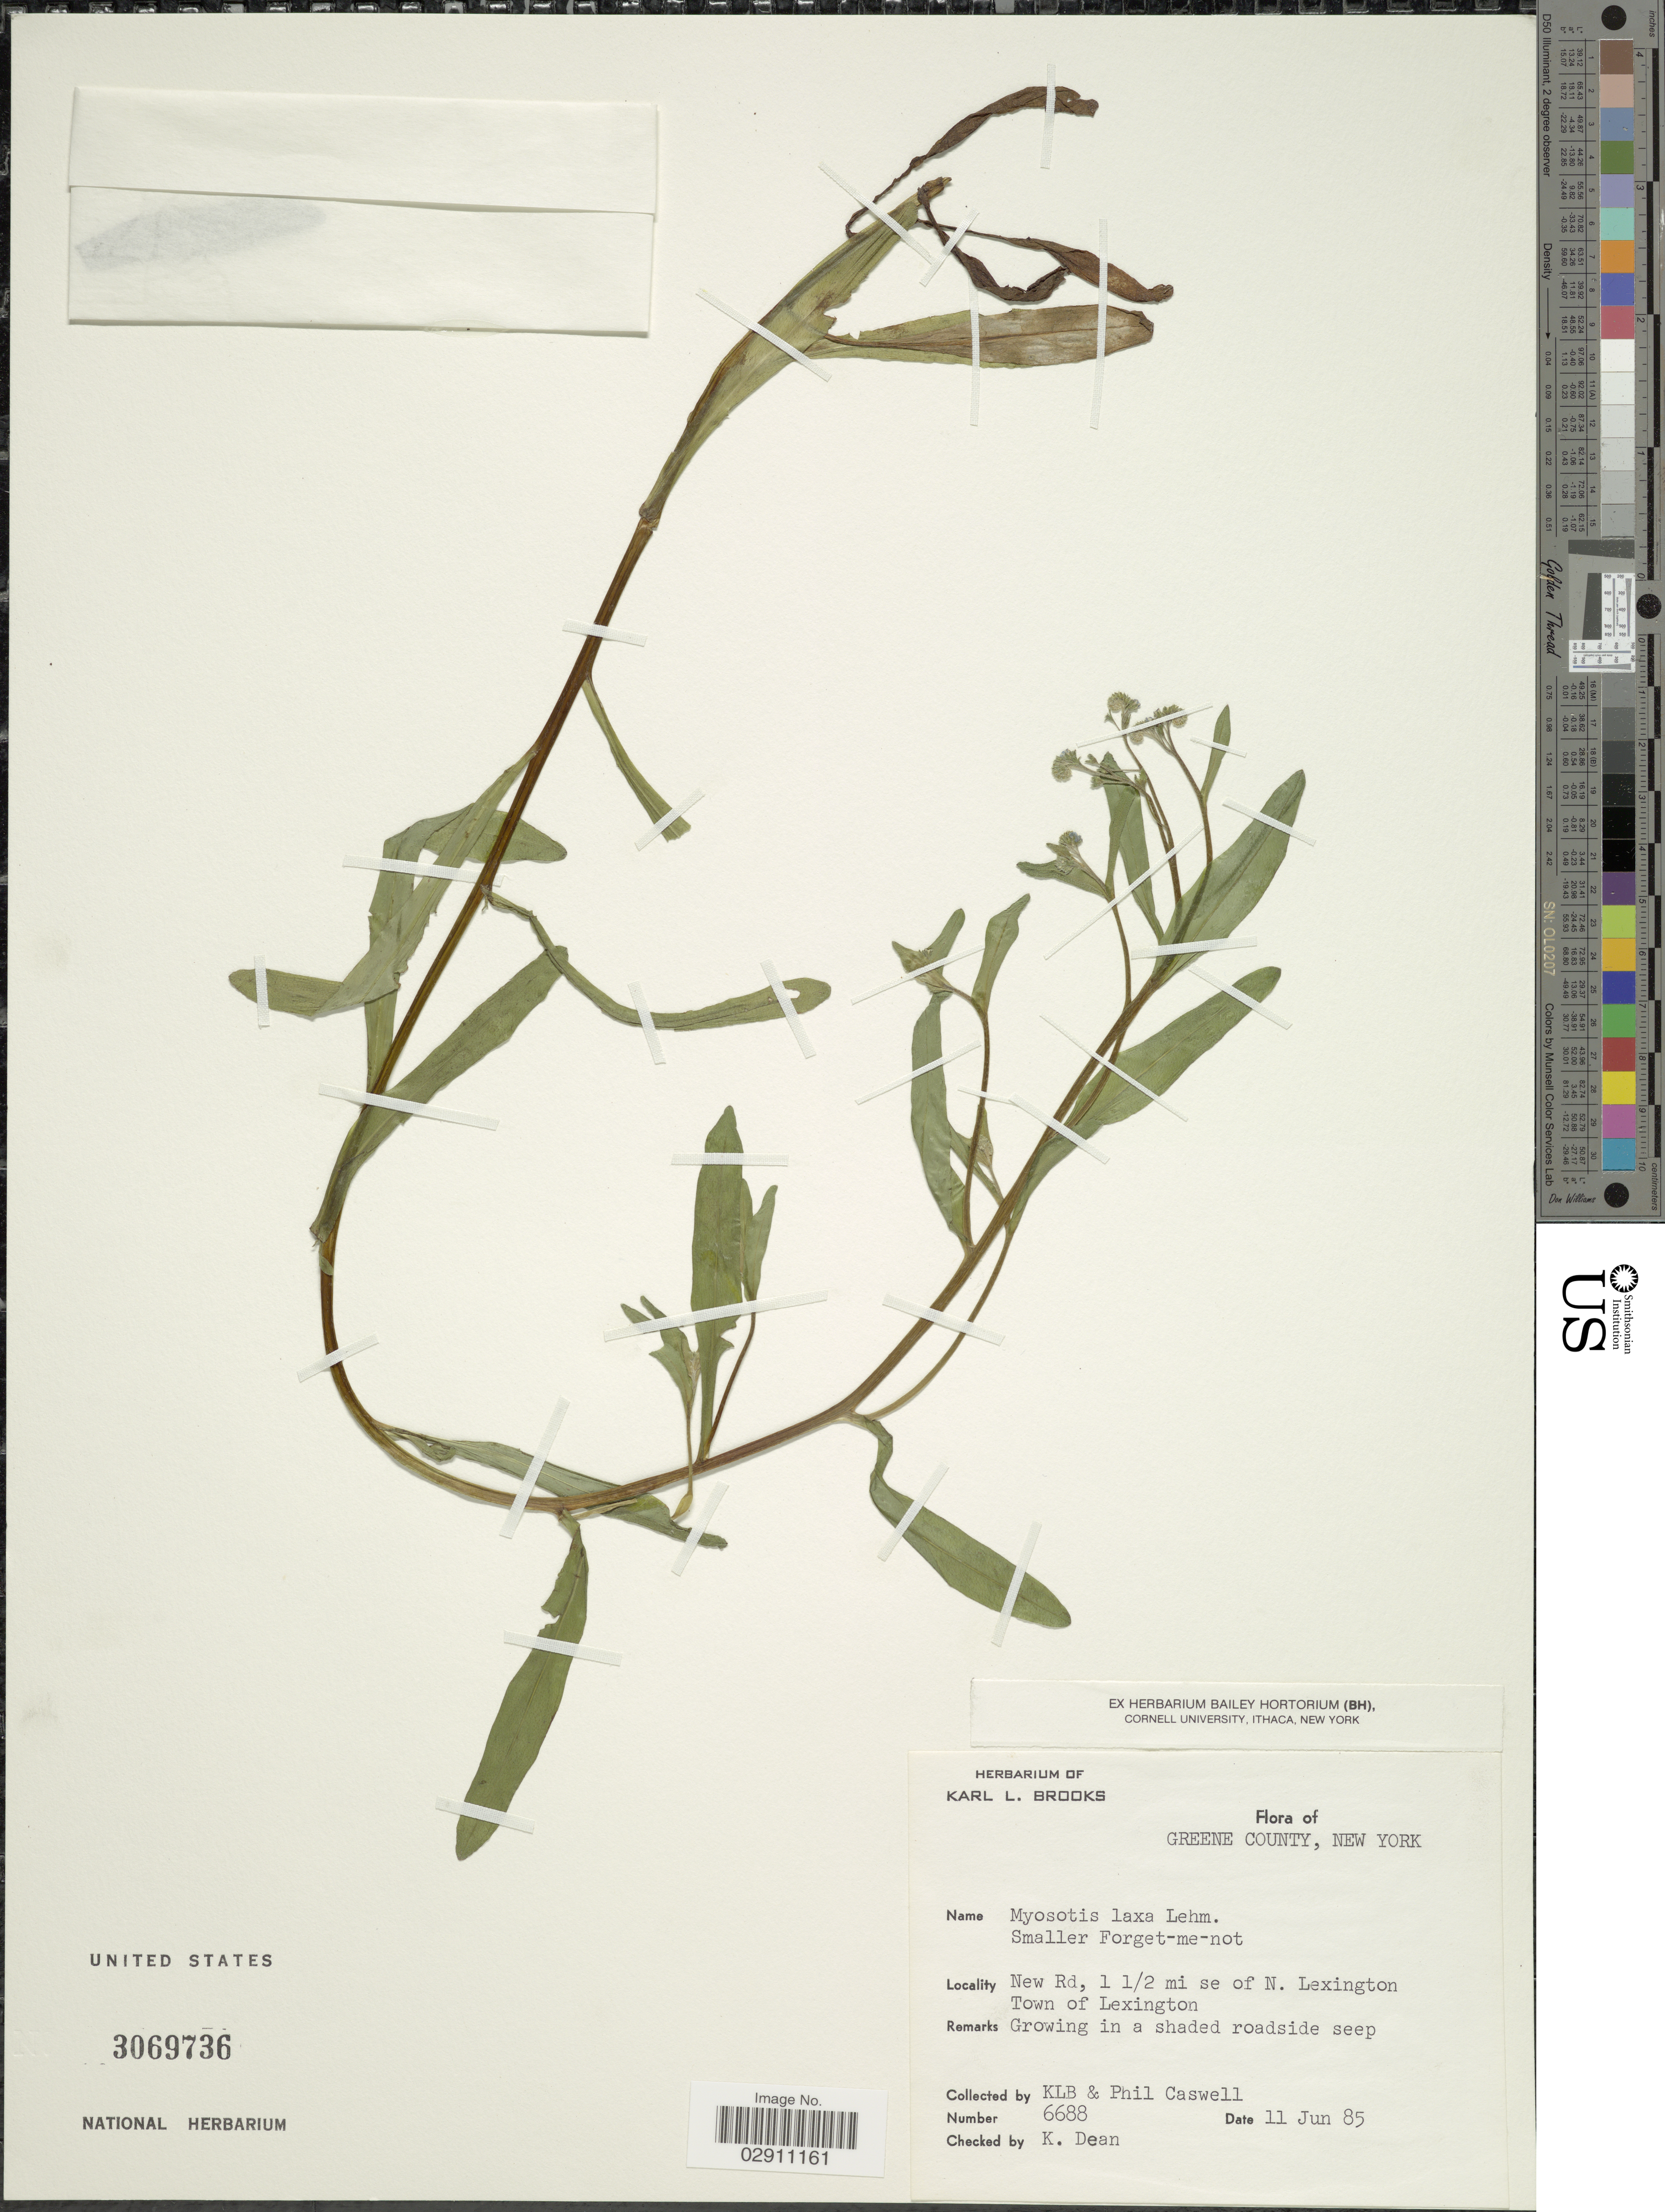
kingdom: Plantae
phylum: Tracheophyta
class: Magnoliopsida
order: Boraginales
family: Boraginaceae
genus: Myosotis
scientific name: Myosotis laxa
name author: F. Lehm.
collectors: K. Brooks & P. Caswell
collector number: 6688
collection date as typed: Transcribed d/m/y: 11/6/85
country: United States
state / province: New York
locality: Greene County, New Rd., 1 1/2 mi se of N. Lexington, Town of Lexington.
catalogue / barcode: US 3069736